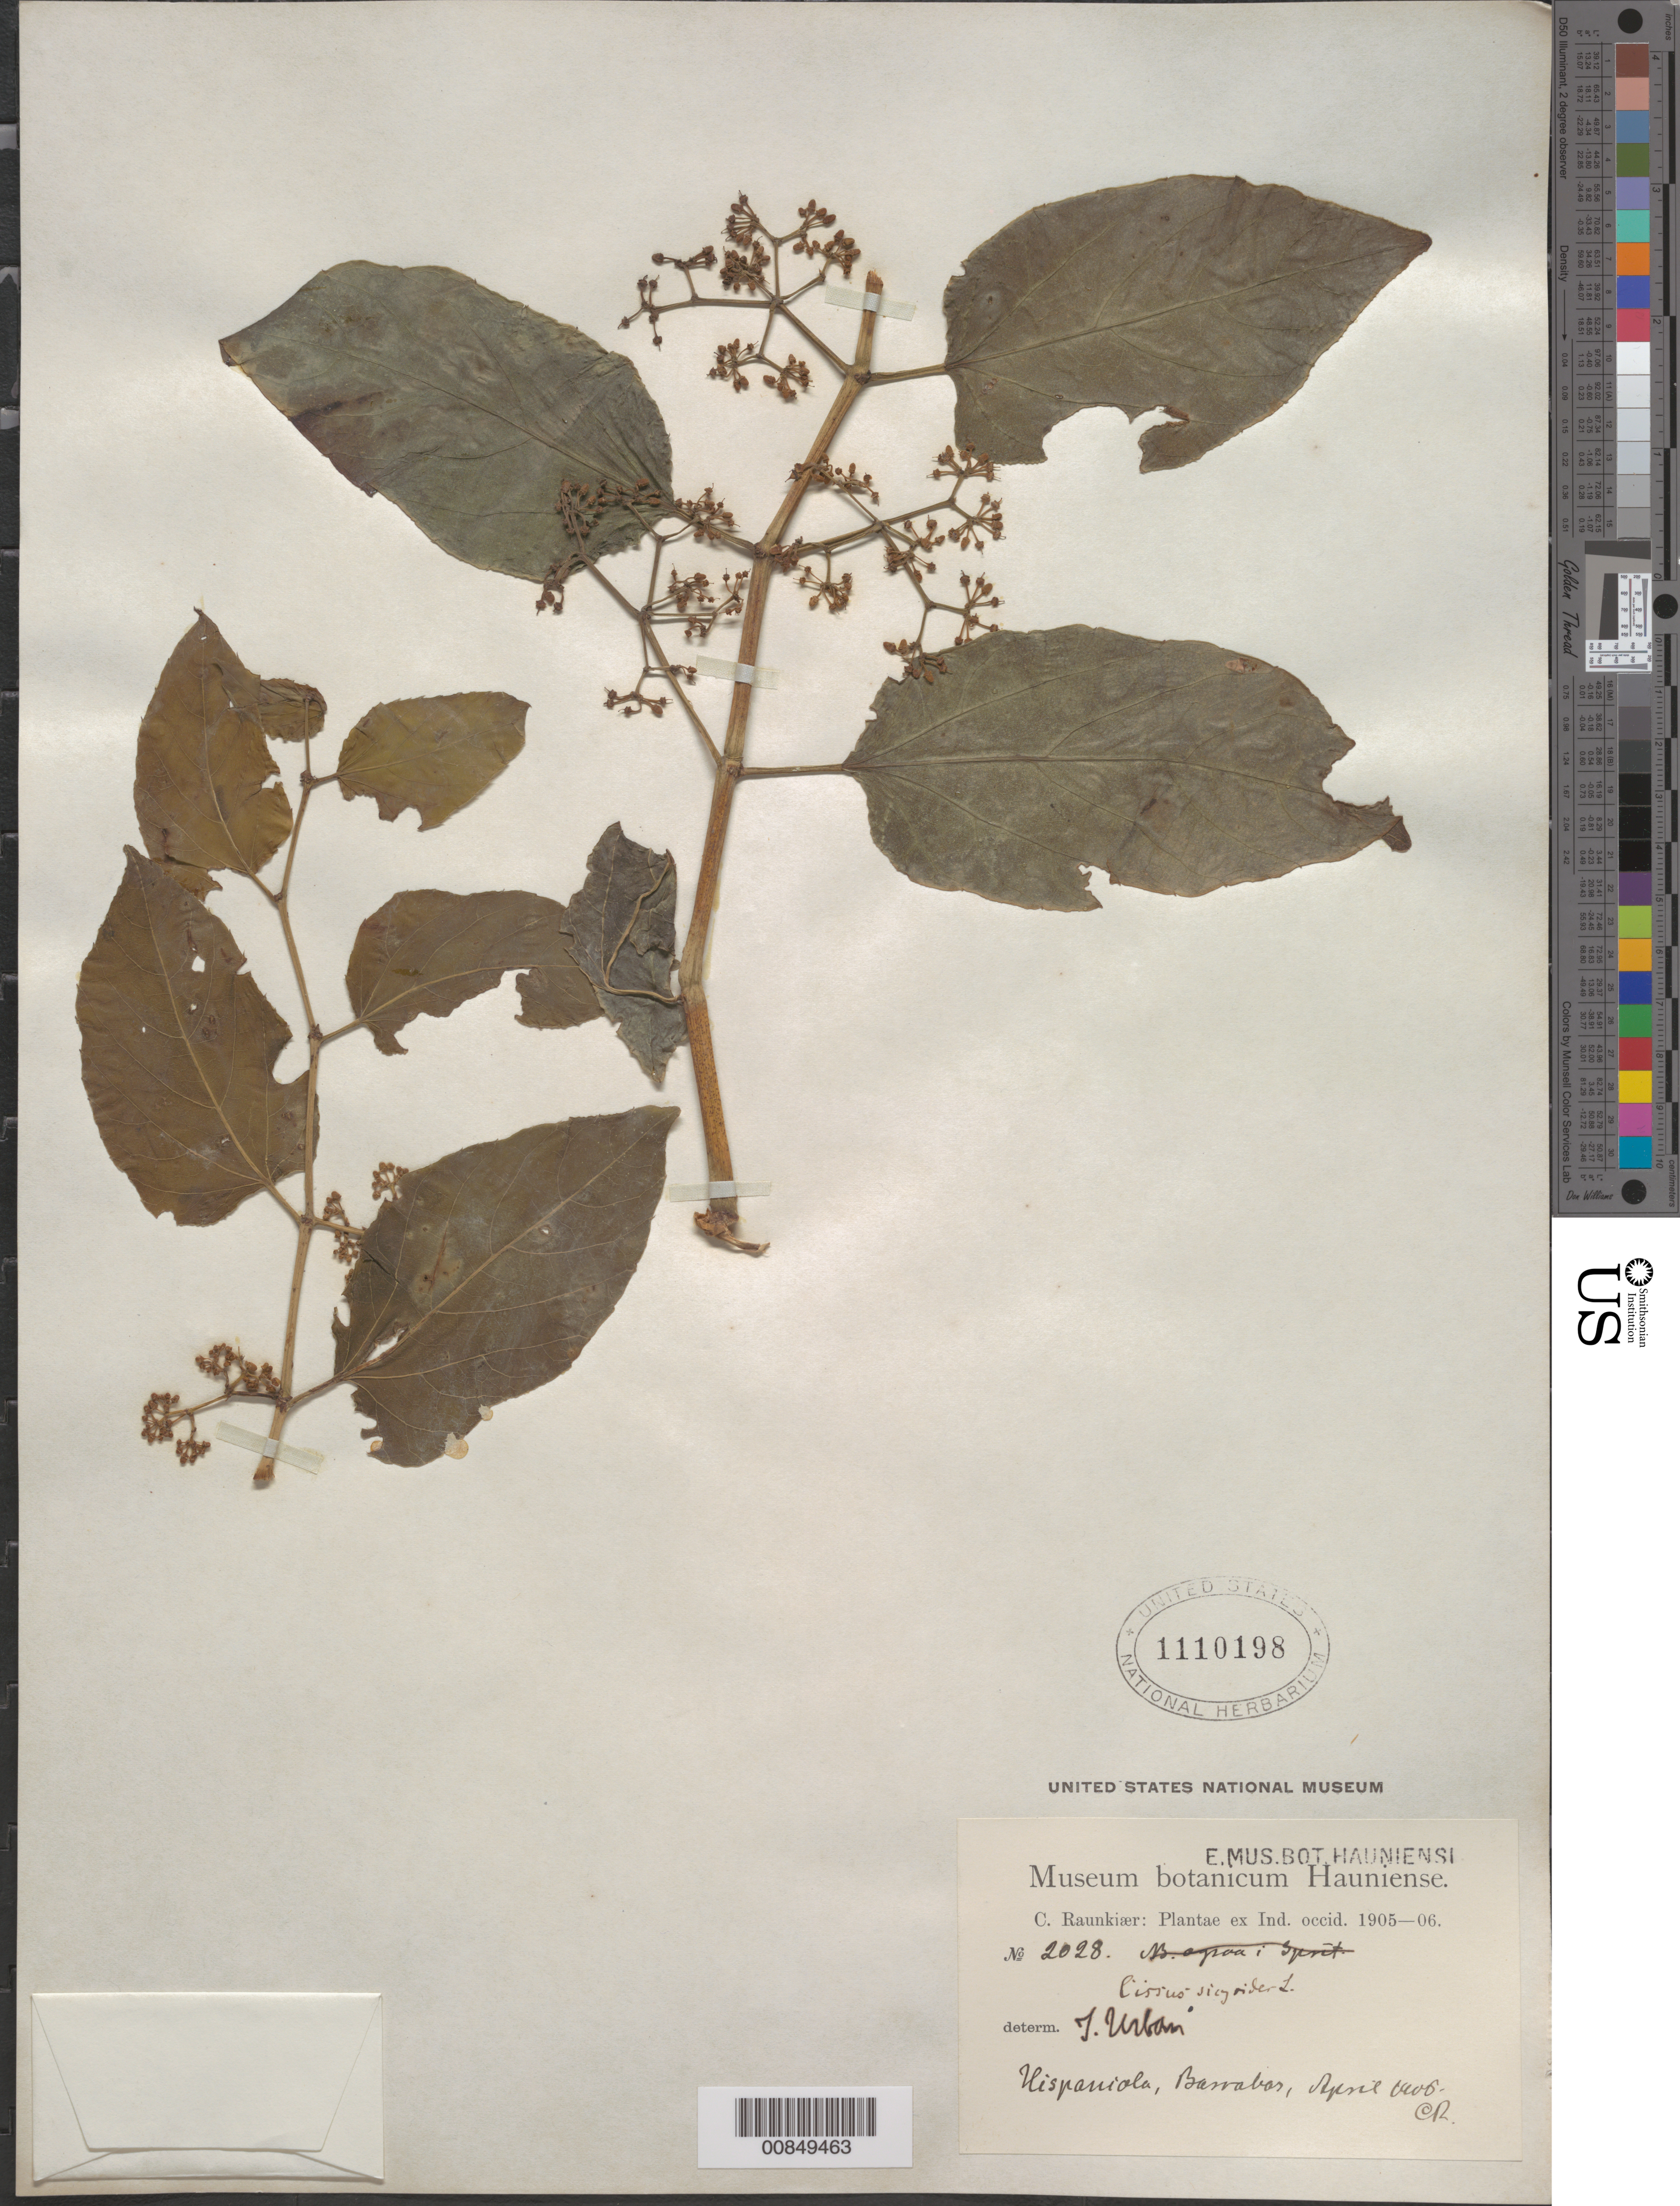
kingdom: Plantae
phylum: Tracheophyta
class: Magnoliopsida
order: Vitales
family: Vitaceae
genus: Cissus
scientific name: Cissus verticillata subsp. verticillata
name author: (L.) Nicolson & C.E. Jarvis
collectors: C. C. Raunkiaer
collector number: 2028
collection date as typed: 1905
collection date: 1905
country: Dominican Republic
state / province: Puerto Plata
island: Hispaniola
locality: Barrabos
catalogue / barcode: US 1110198